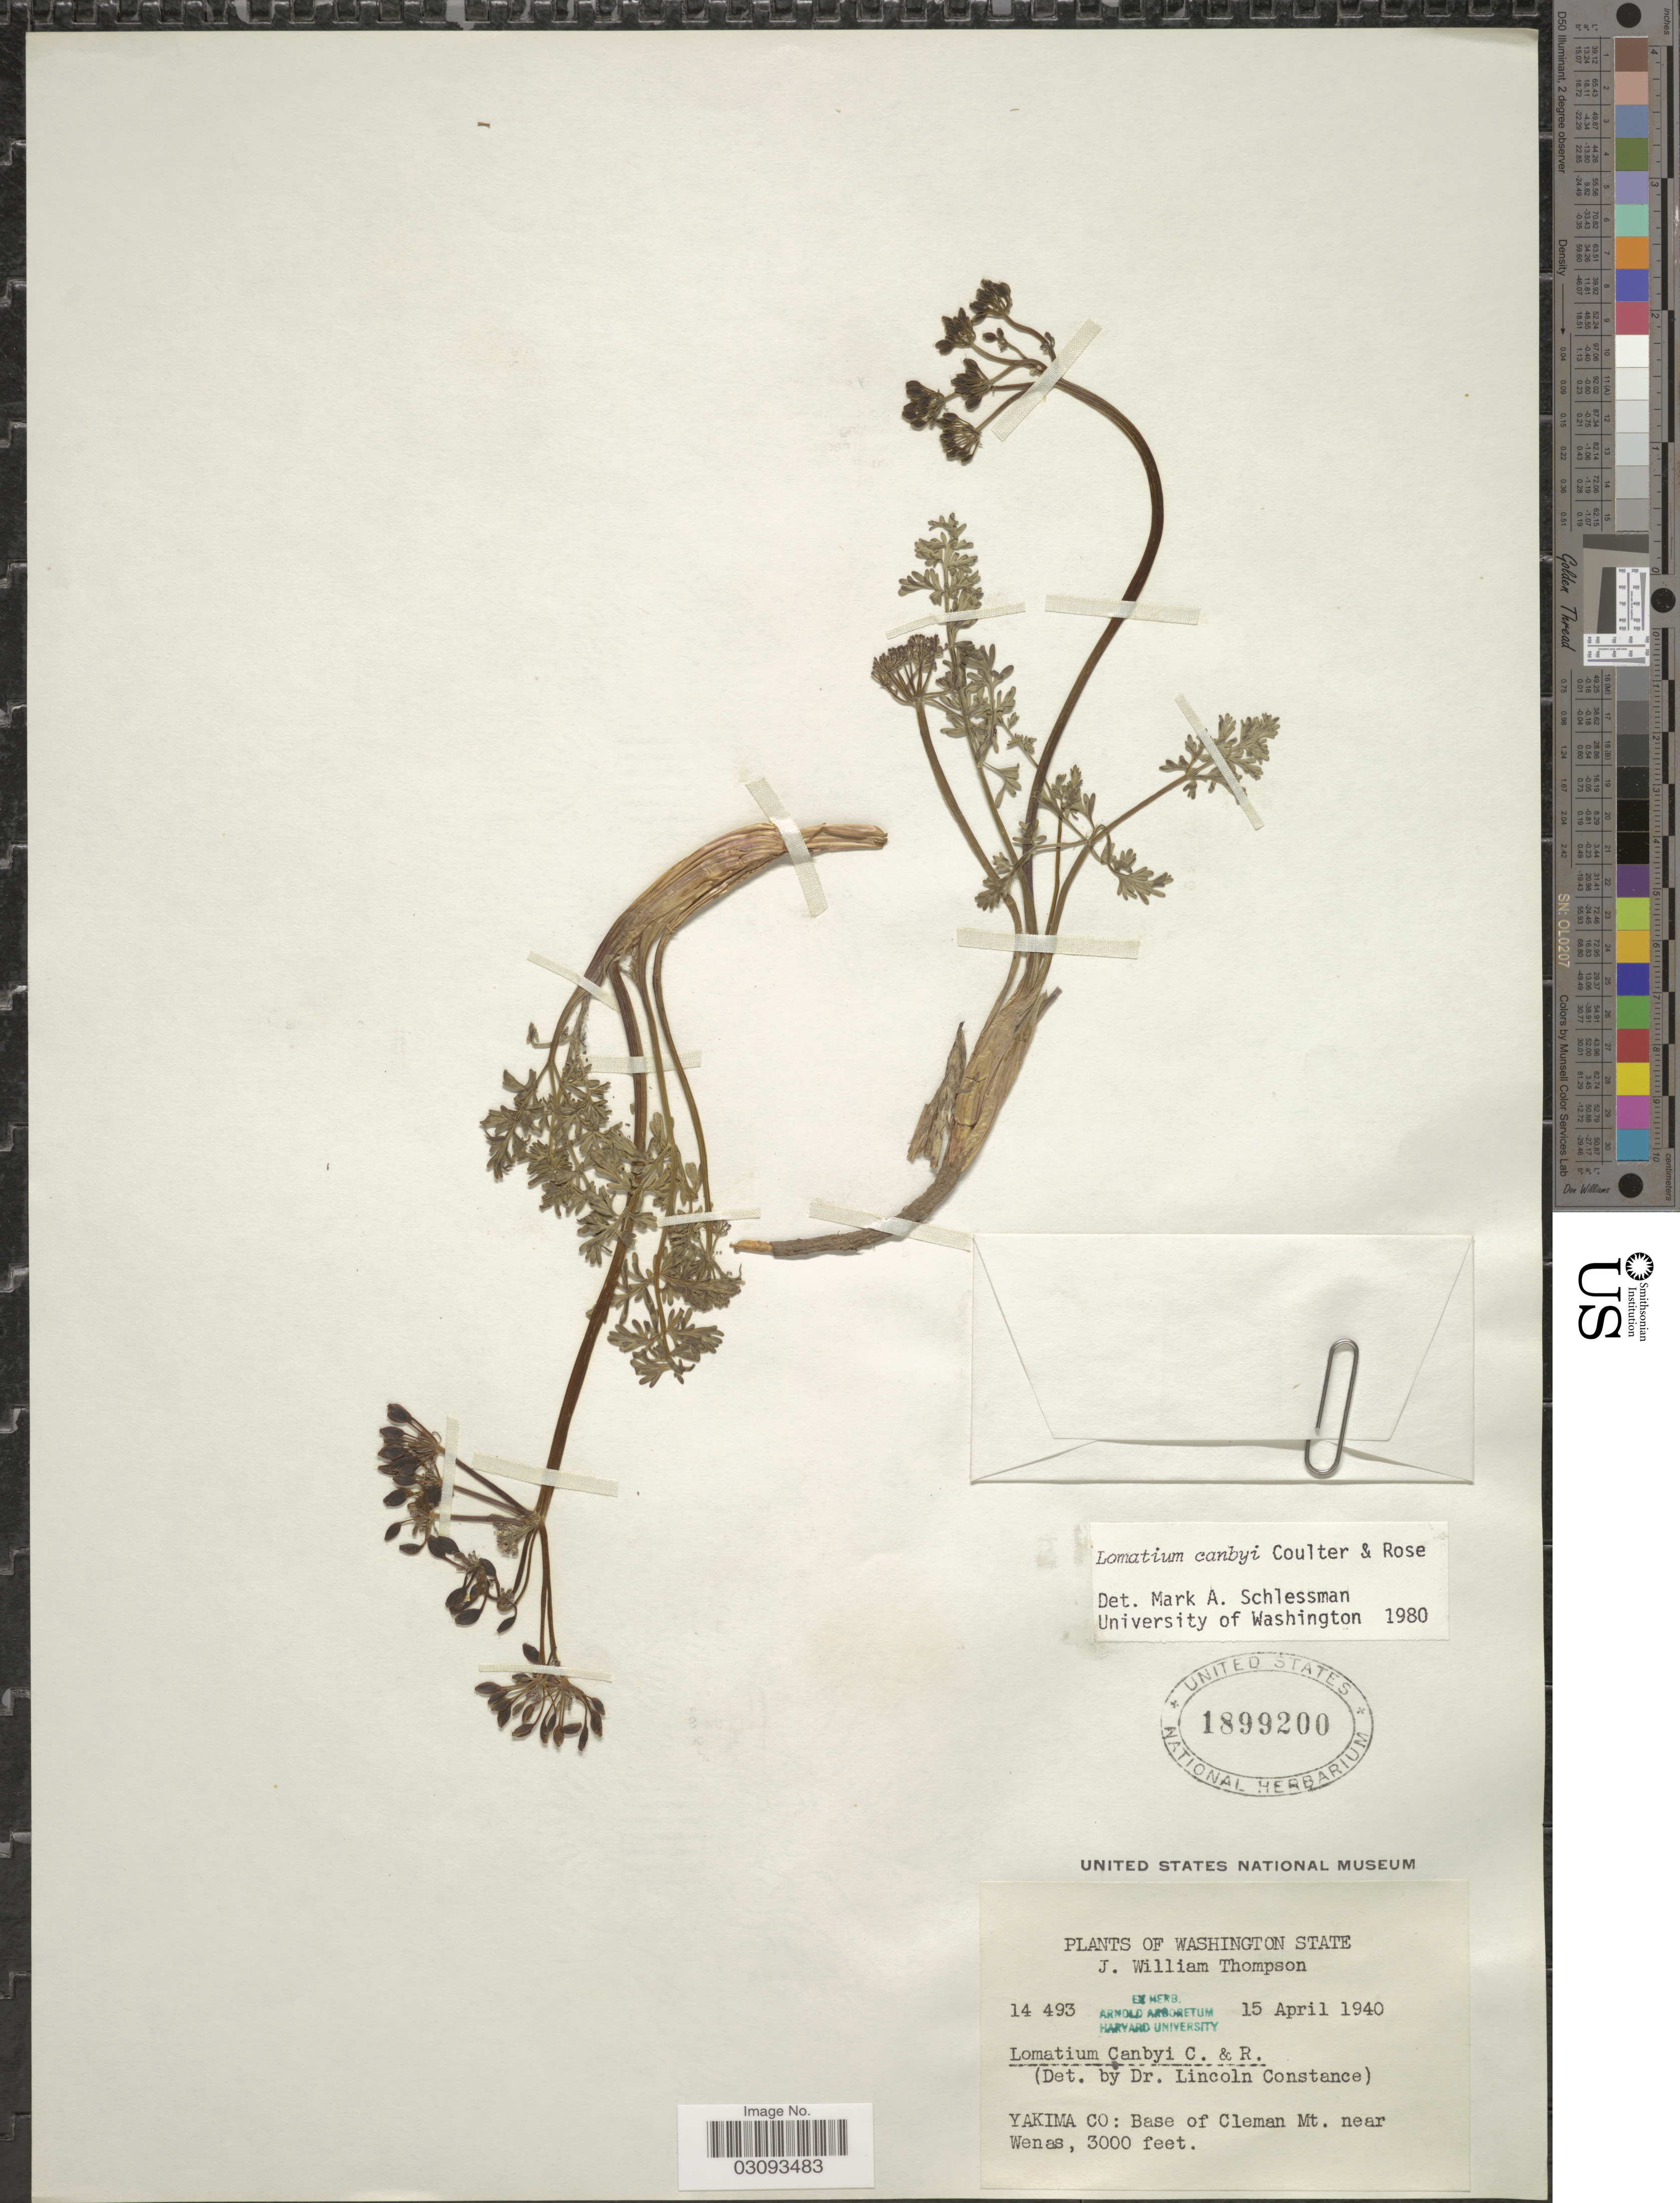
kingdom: Plantae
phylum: Tracheophyta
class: Magnoliopsida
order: Apiales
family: Apiaceae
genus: Lomatium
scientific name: Lomatium canbyi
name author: (J.M. Coult. & Rose) J.M. Coult. & Rose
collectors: J. W. Thompson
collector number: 14493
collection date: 1940-04-15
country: United States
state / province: Washington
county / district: Yakima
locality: Yakima Co: Base of Cleman Mt. near Wenas.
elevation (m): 914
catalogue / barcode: US 1899200